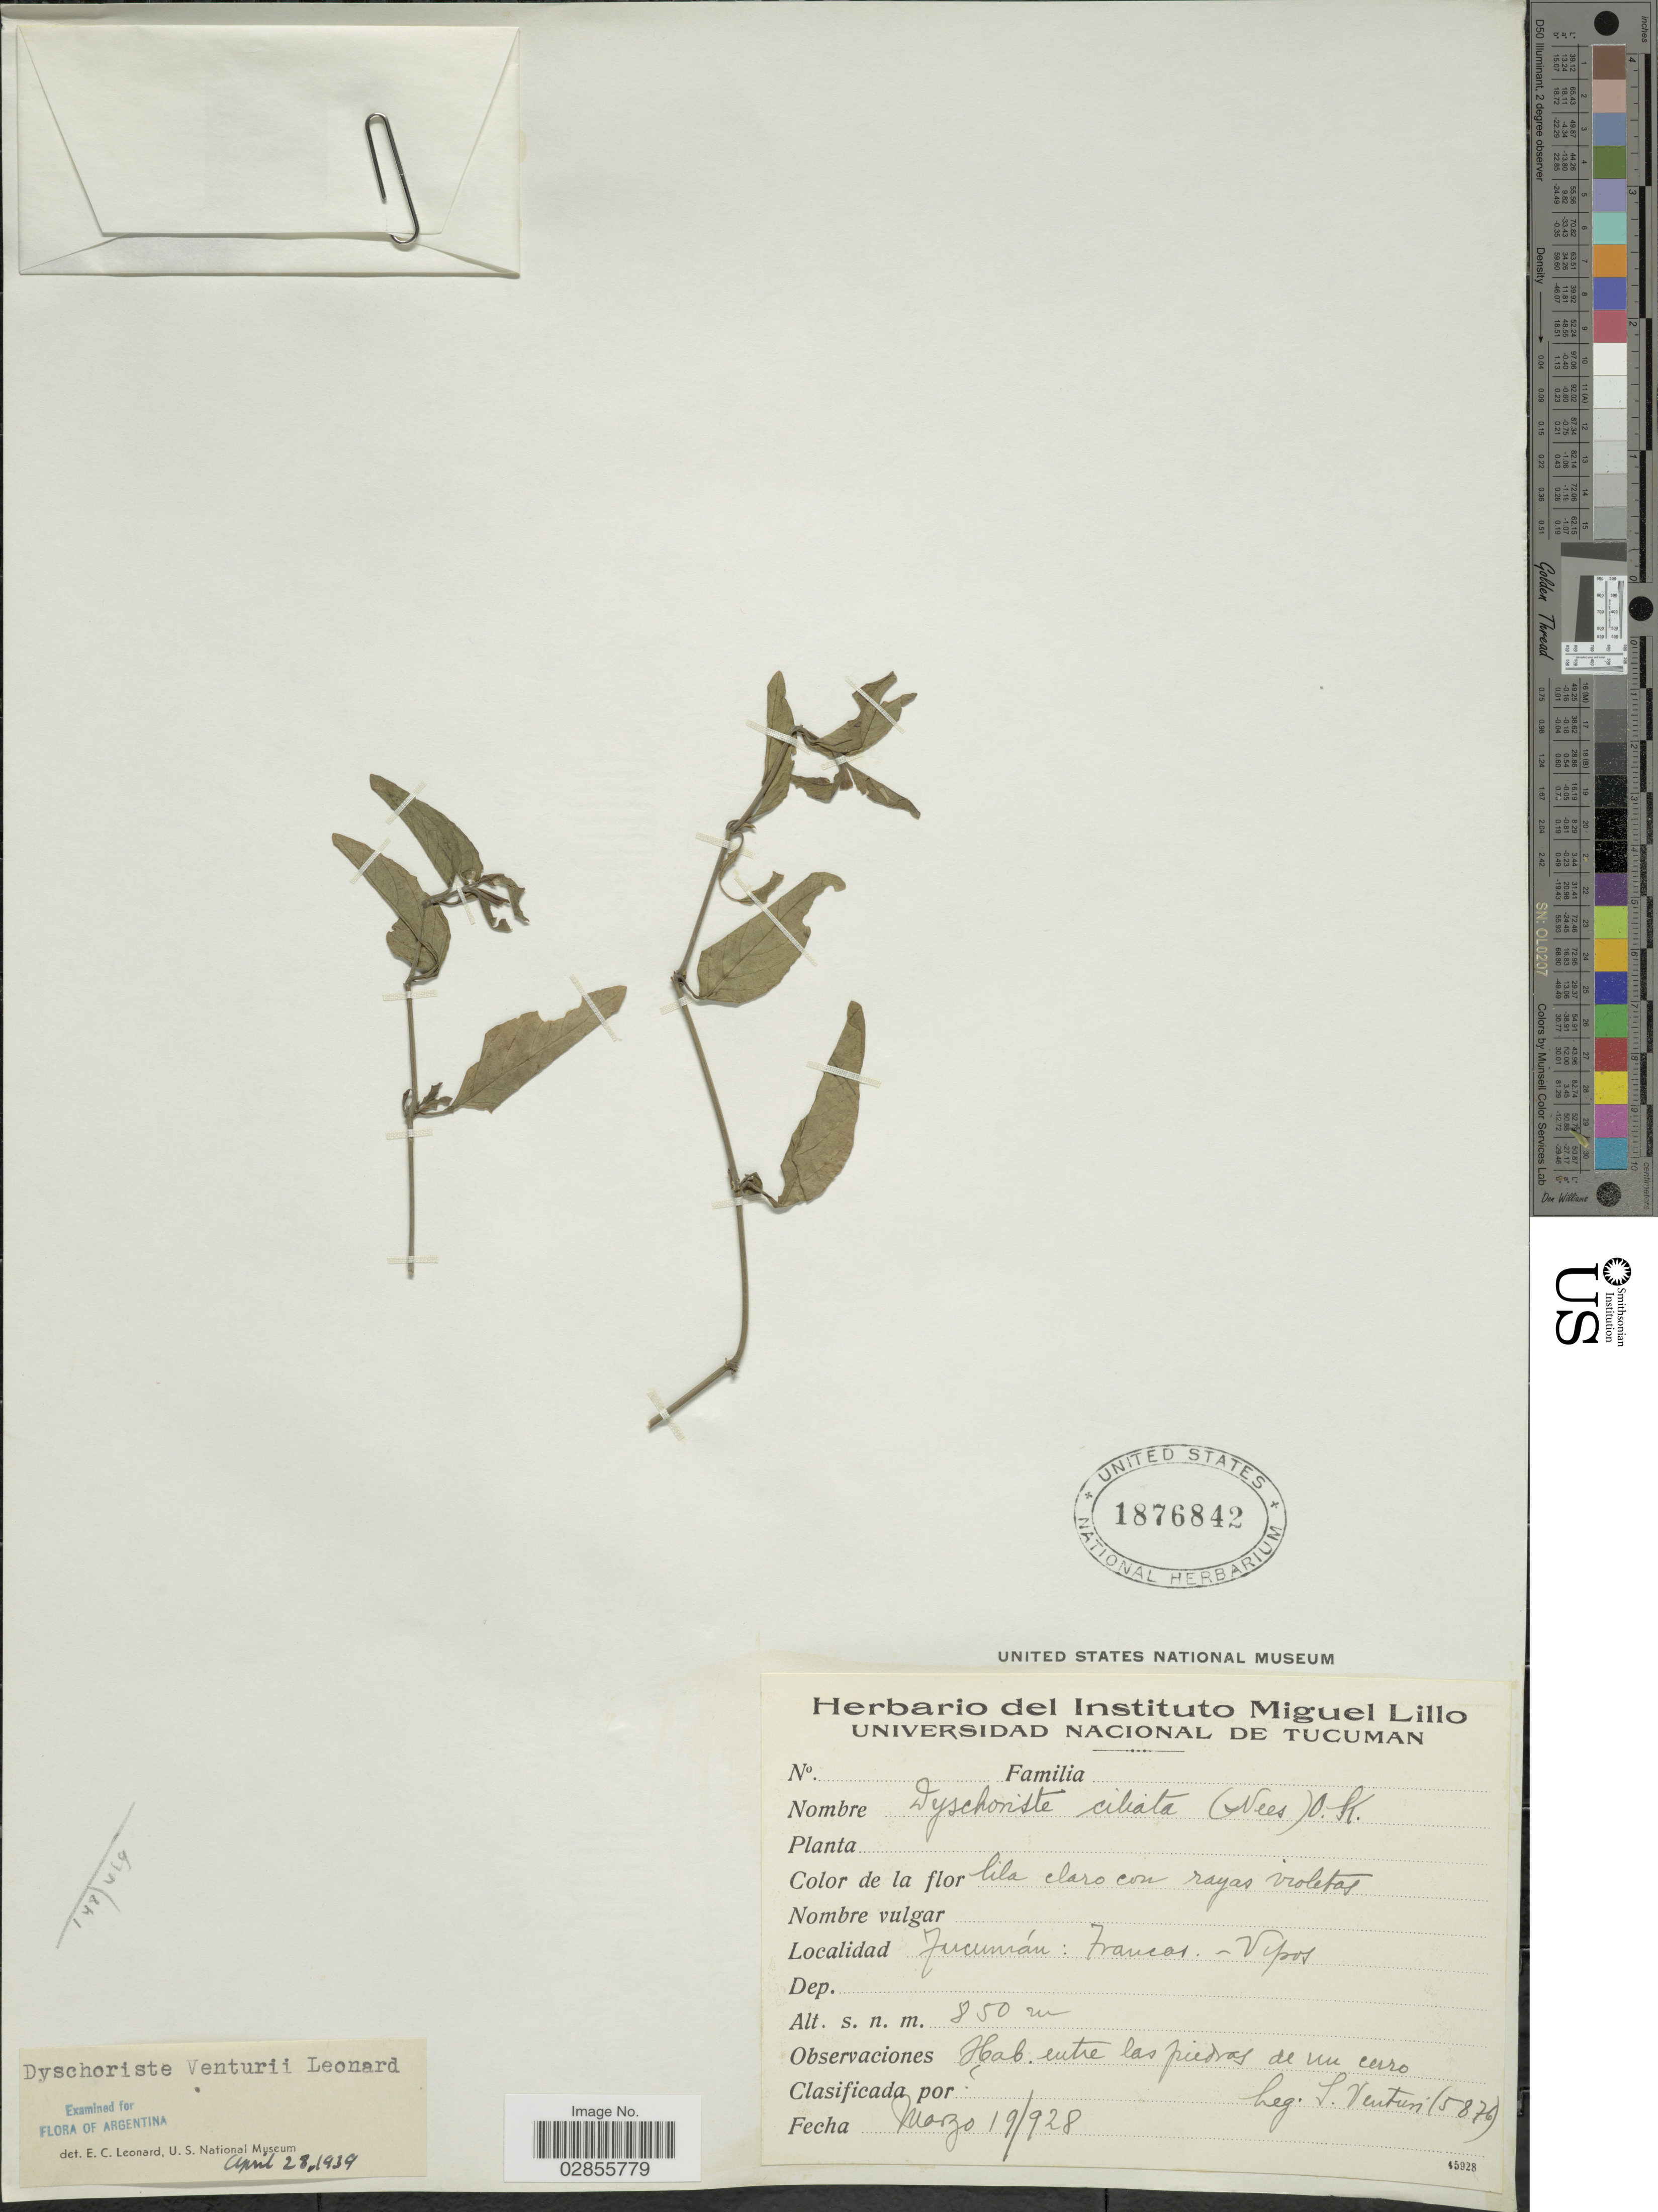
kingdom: Plantae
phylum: Tracheophyta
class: Magnoliopsida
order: Lamiales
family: Acanthaceae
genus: Dyschoriste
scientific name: Dyschoriste venturii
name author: Leonard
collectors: S. Venturi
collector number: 5876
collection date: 1928-03-19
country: Argentina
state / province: Tucuman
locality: Trancas-Vipos.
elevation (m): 850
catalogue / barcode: US 1876842